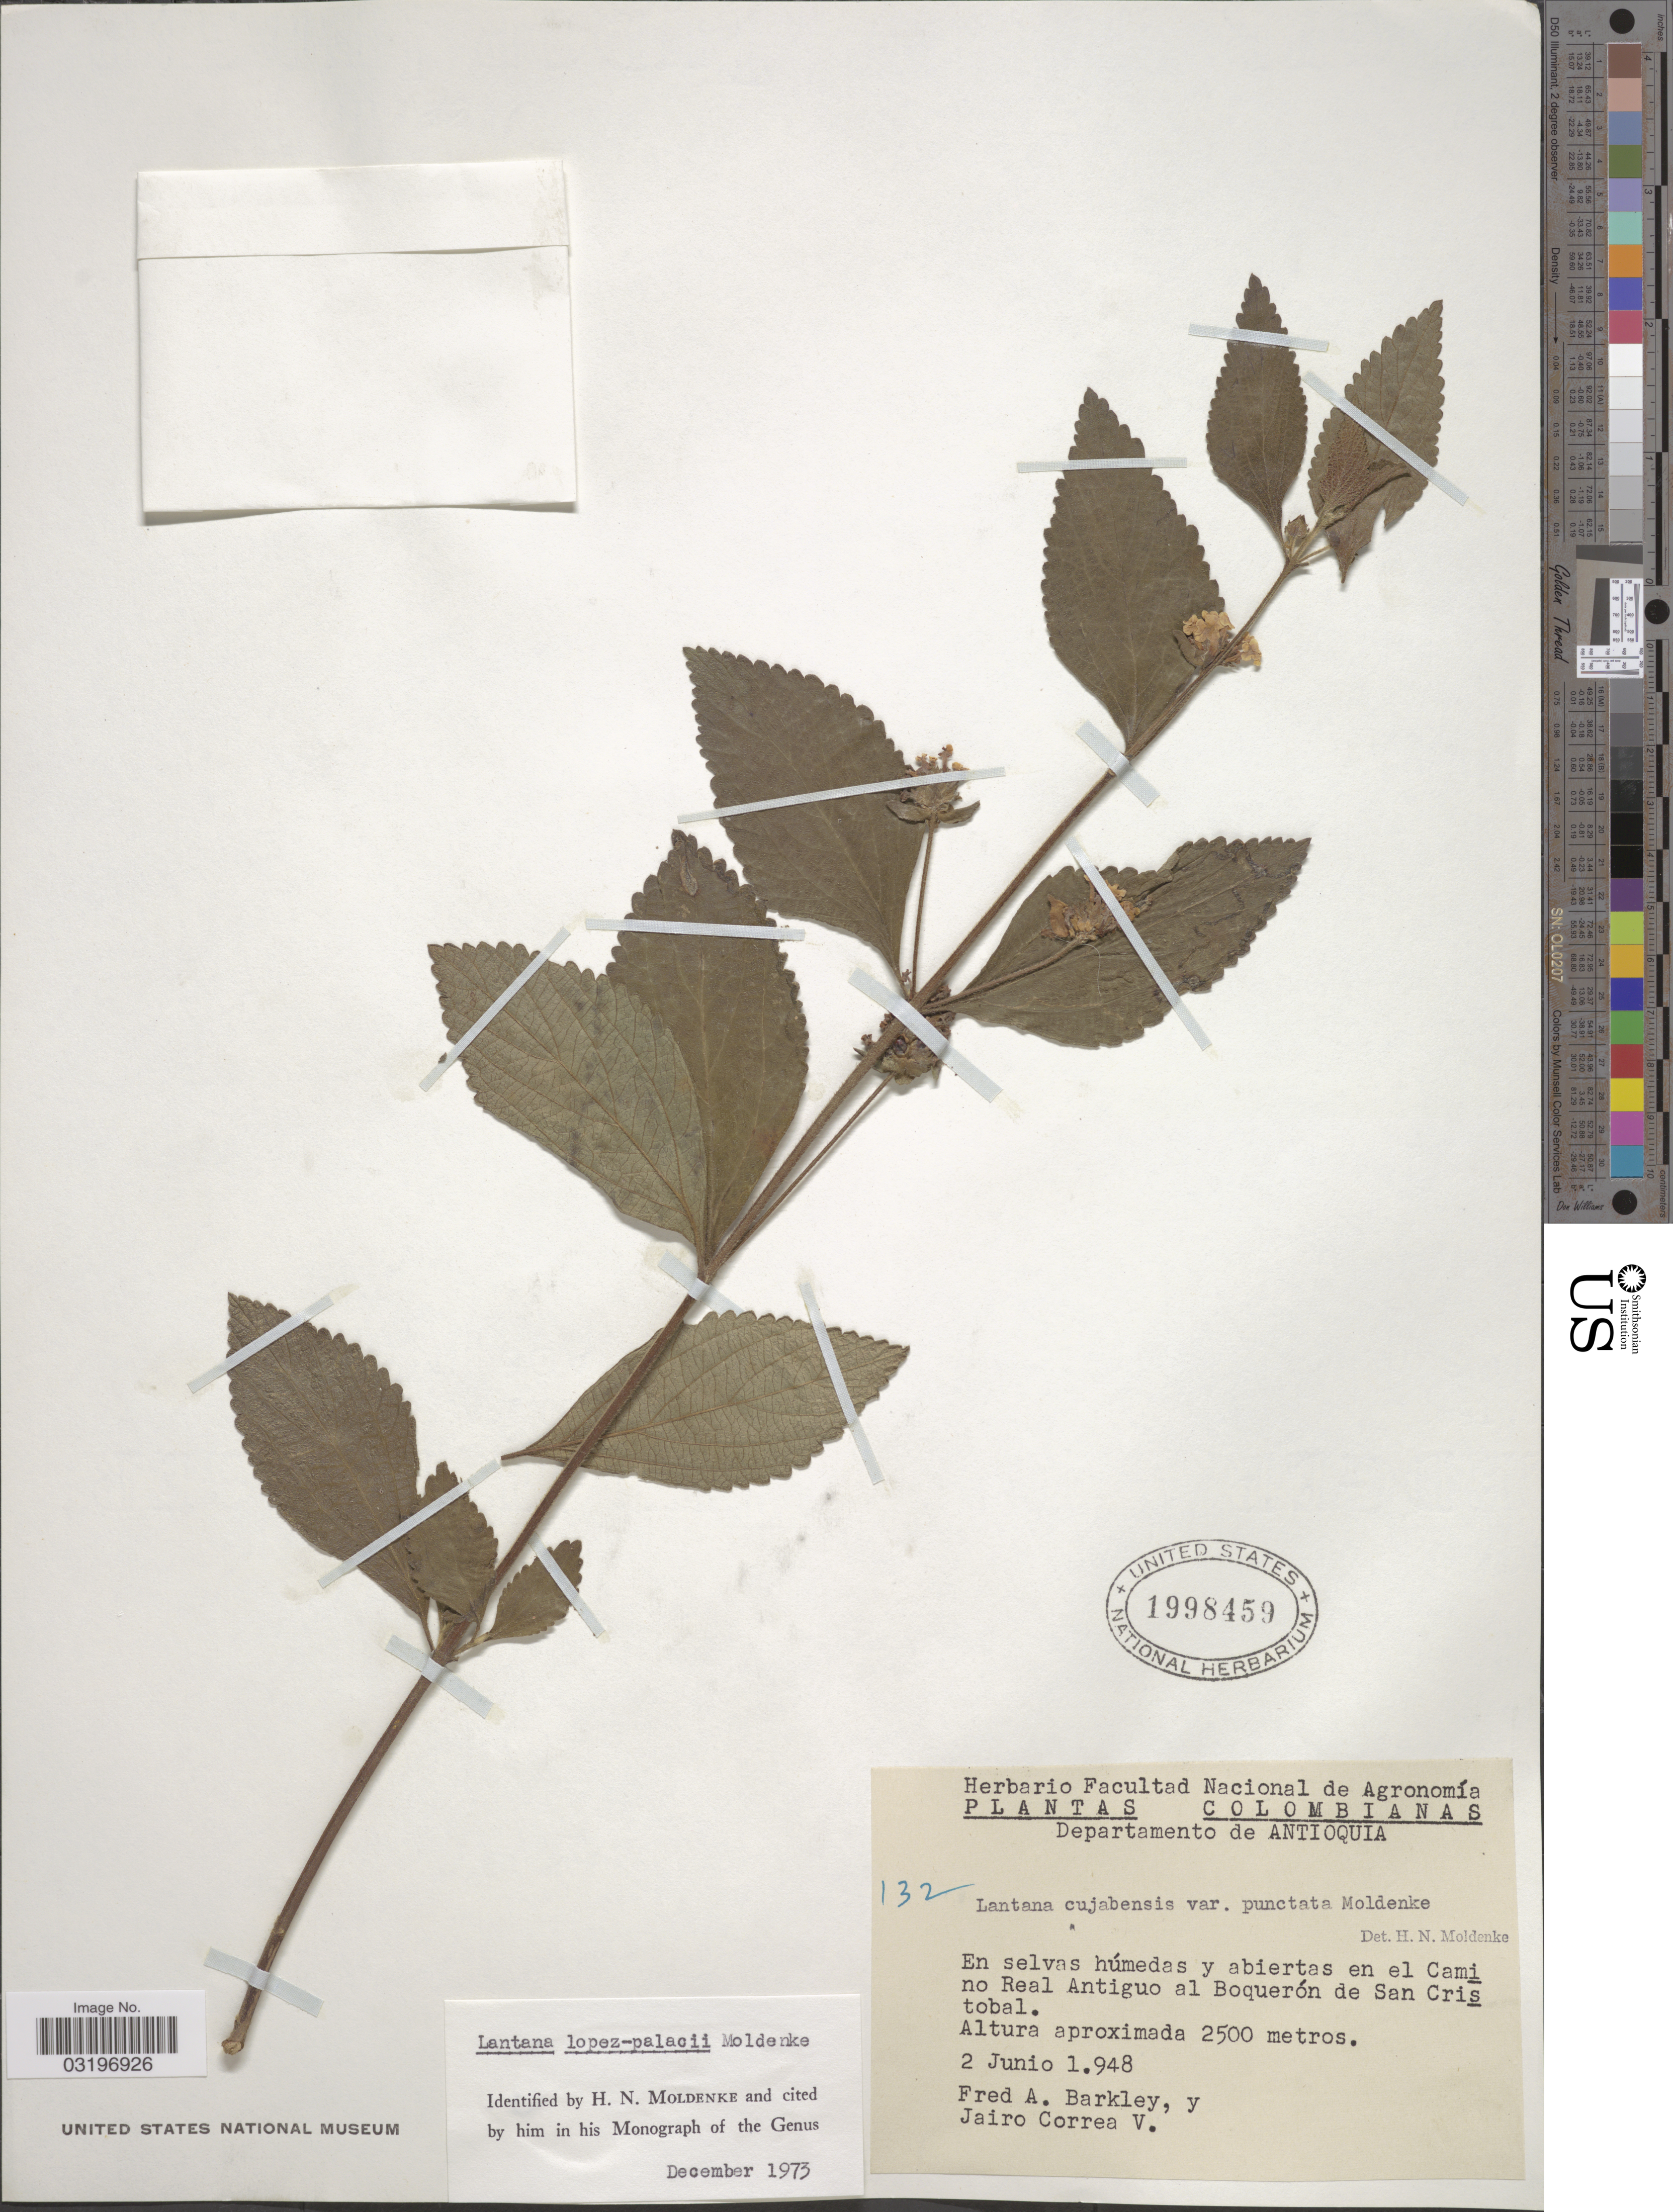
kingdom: Plantae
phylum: Tracheophyta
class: Magnoliopsida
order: Lamiales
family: Verbenaceae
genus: Lantana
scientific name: Lantana lopez-palacii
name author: Moldenke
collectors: F. A. Barkley & J. Correa V.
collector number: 132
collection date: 1948-06-02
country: Colombia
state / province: Antioquia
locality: Departamento de Antioquia. En el Camino Real Antiguo al Boquerón de San Cristobal.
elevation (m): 2500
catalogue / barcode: US 1998459